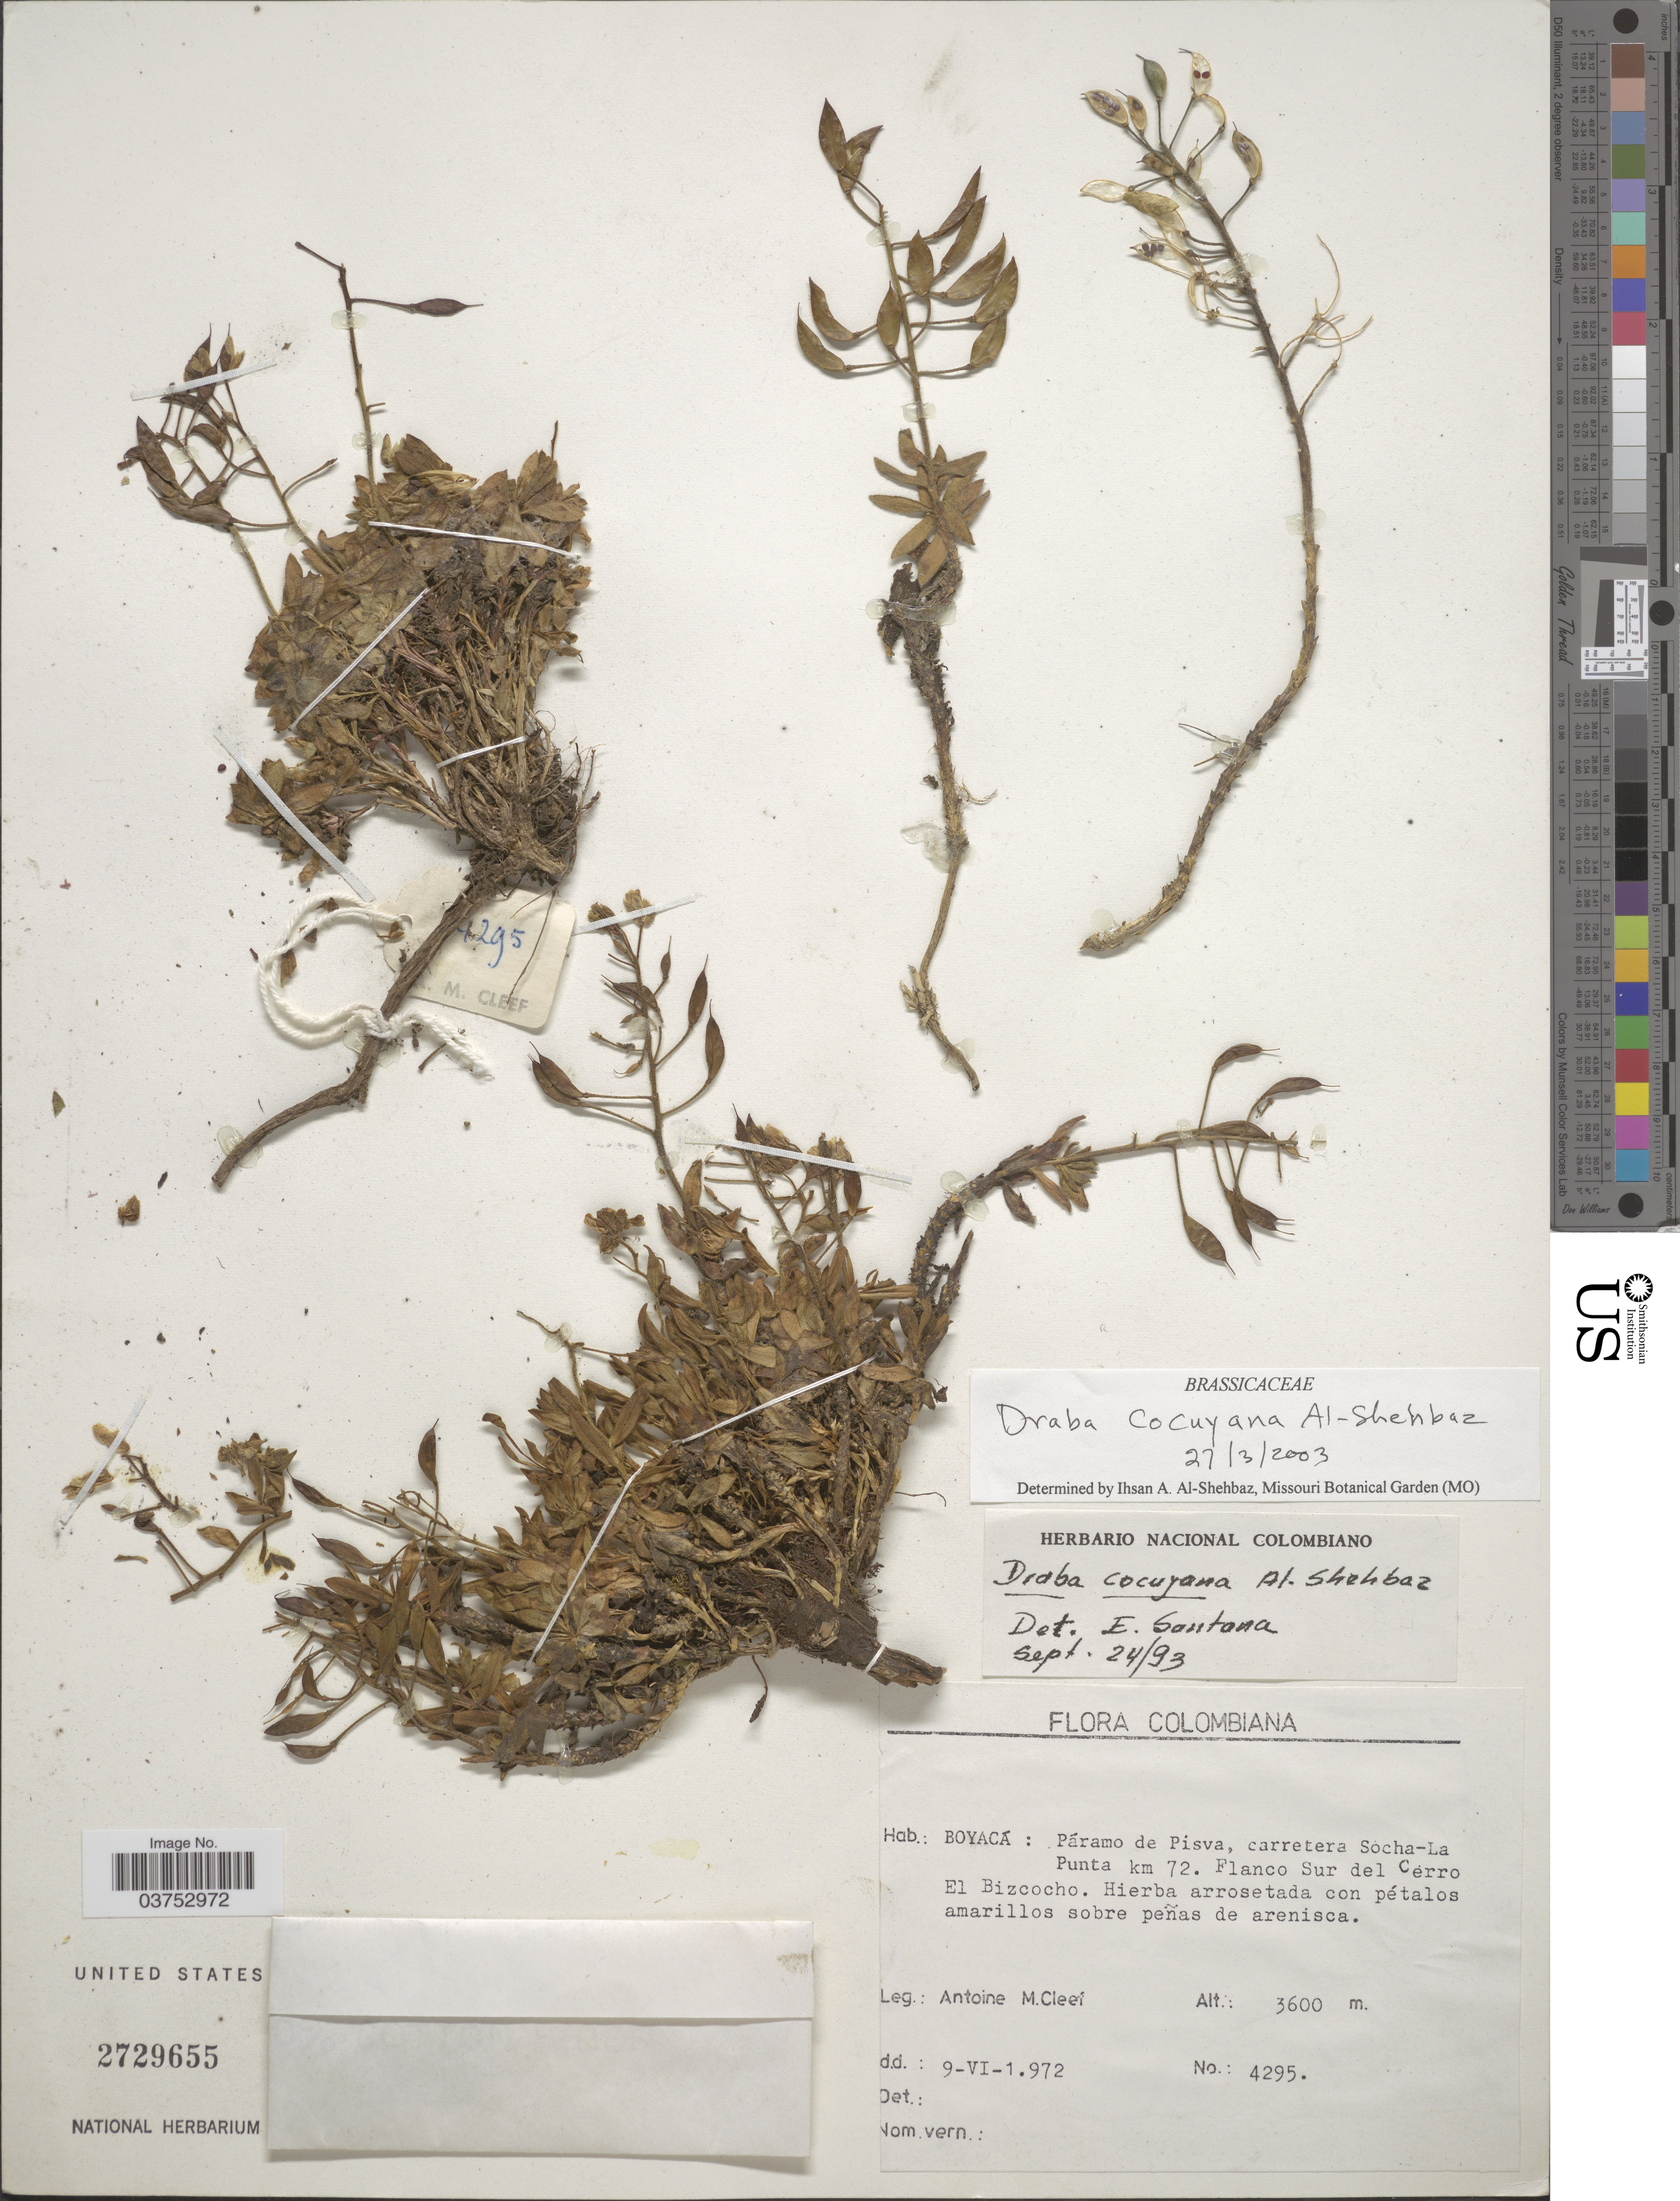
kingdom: Plantae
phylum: Tracheophyta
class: Magnoliopsida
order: Brassicales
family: Brassicaceae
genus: Draba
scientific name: Draba cocuyana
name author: Al-Shehbaz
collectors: A. M. Cleef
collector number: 4295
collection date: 1972-06-09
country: Colombia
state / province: Boyacá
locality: Páramo de Pisva, carretera Socha-La Punta km 72. Flanco Sur del Cerro El Bizcocho.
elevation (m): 3600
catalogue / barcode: US 2729655